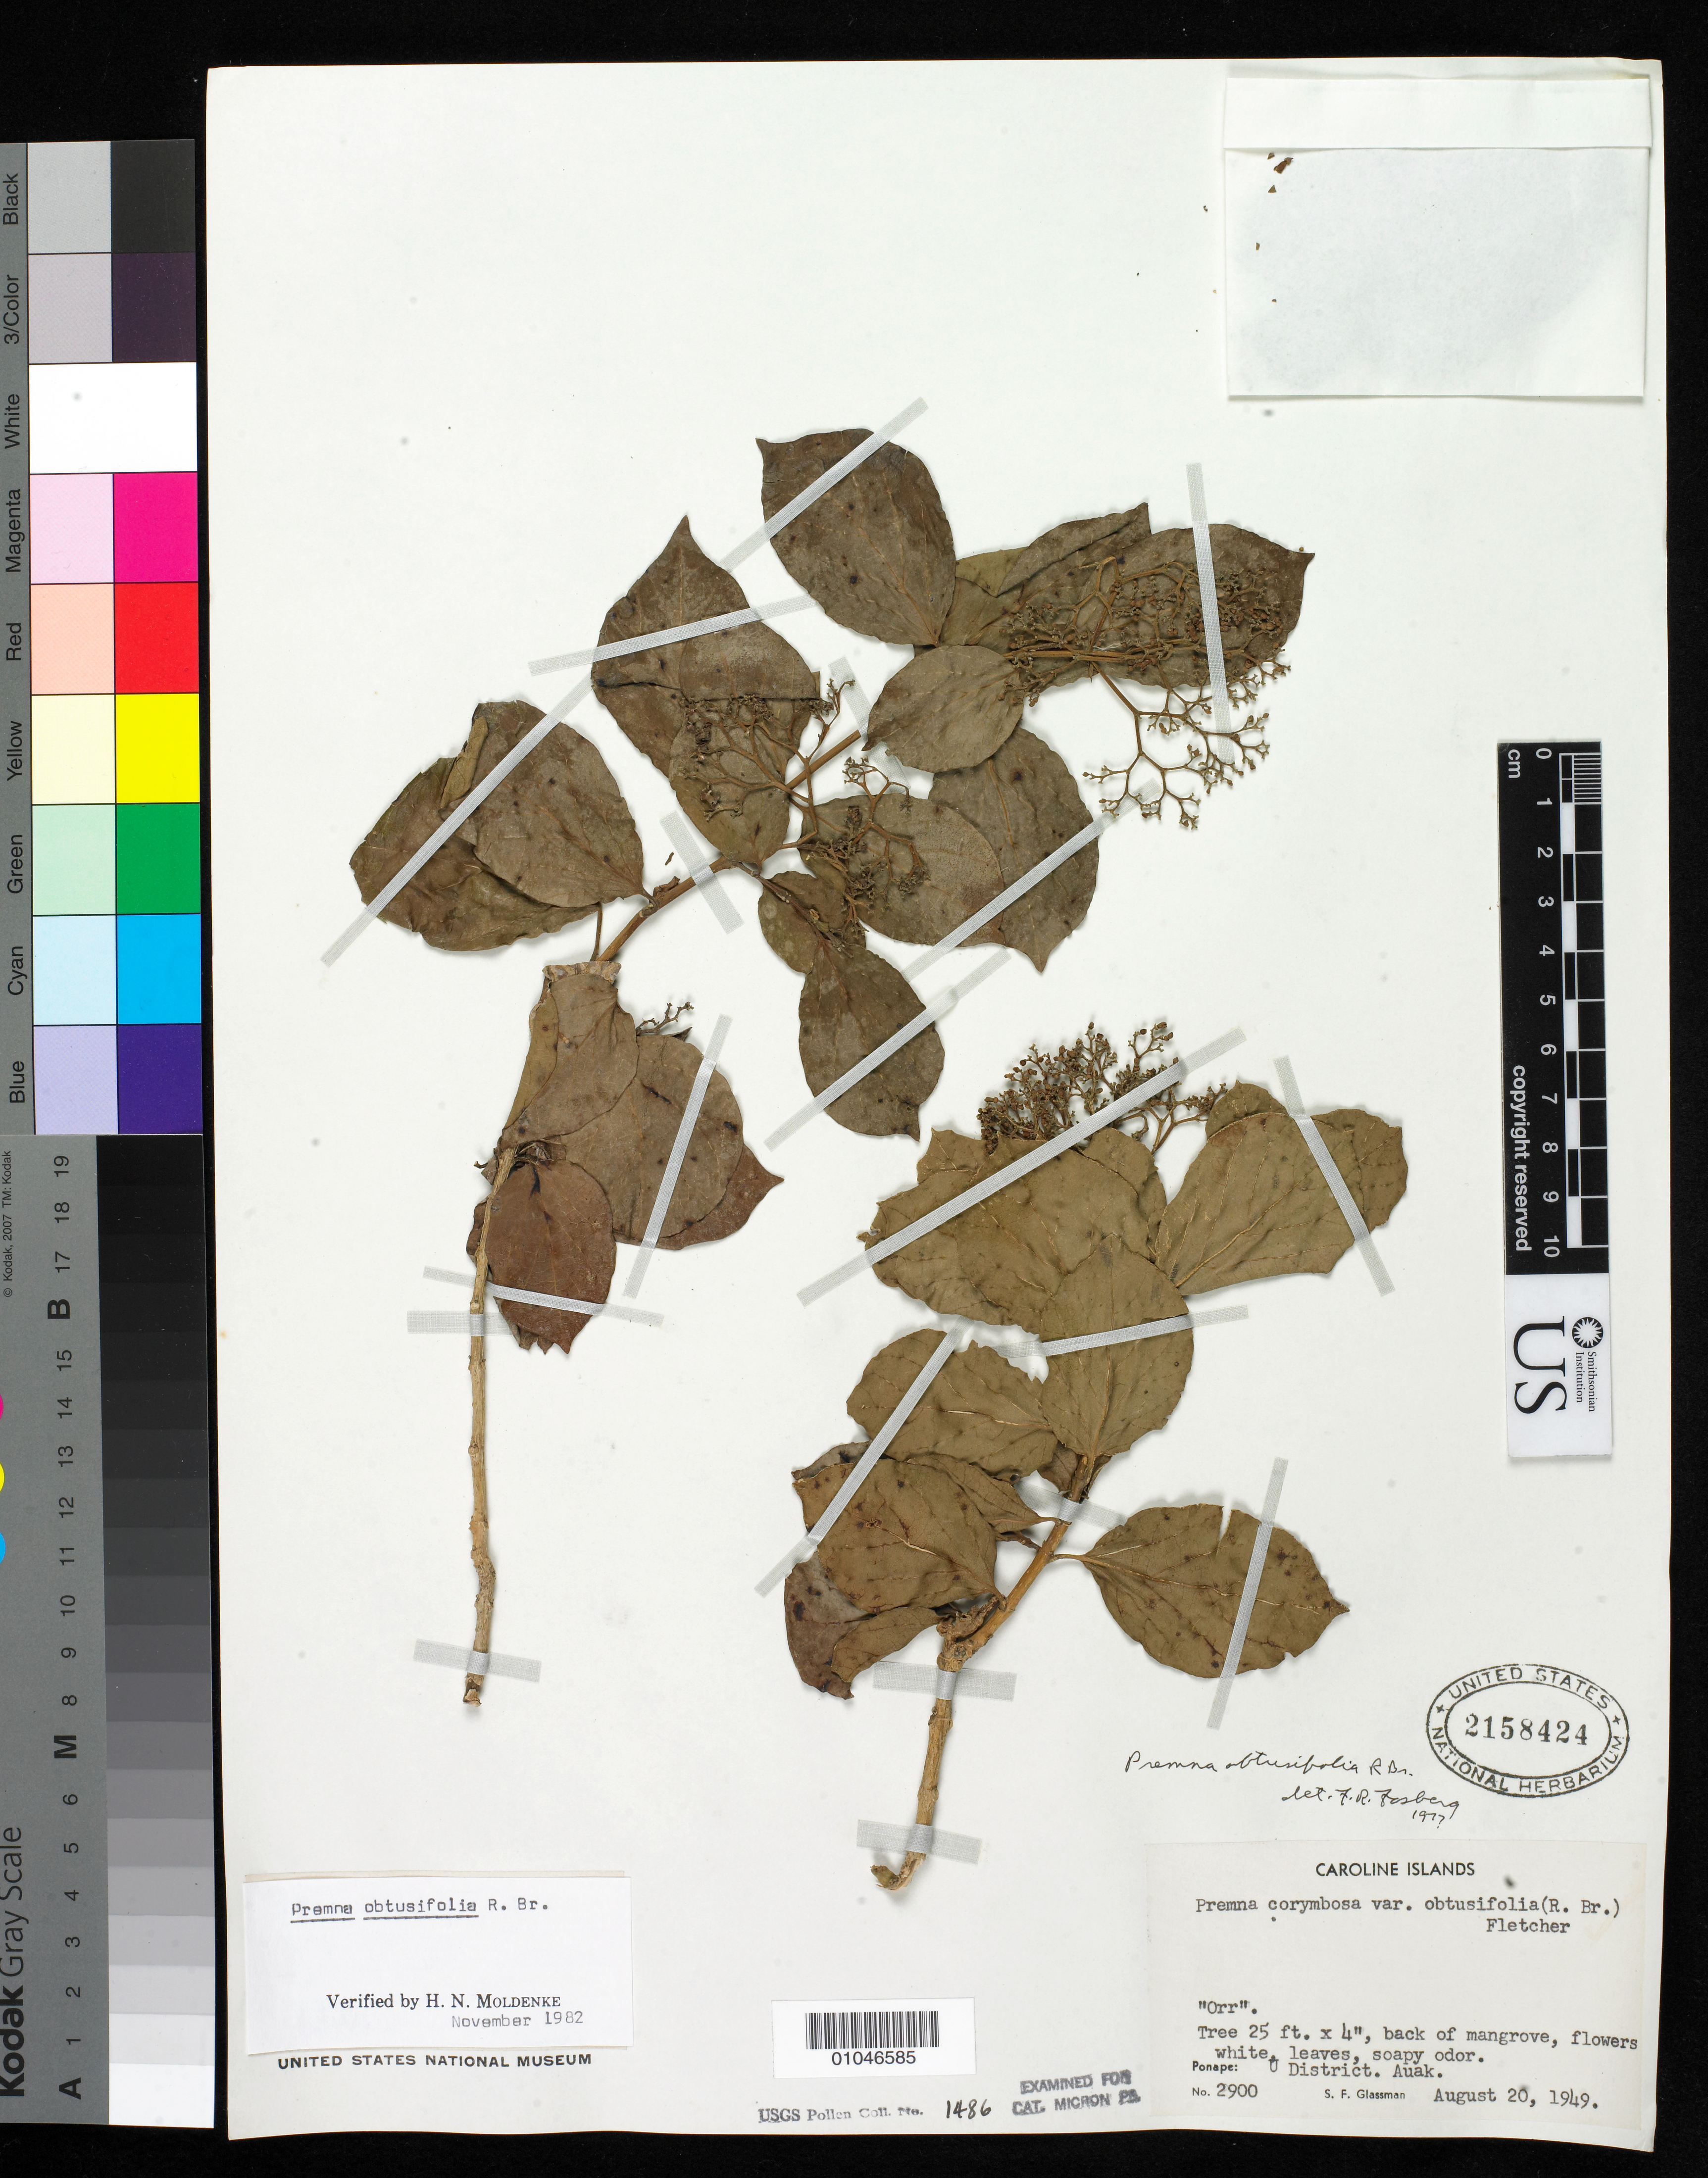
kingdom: Plantae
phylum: Tracheophyta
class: Magnoliopsida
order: Lamiales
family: Lamiaceae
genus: Premna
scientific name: Premna obtusifolia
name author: R. Br.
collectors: S. F. Glassman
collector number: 2900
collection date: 1949-08-20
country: Micronesia, Federated States of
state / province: Pohnpei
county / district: Uh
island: Pohnpei [Ponape]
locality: Back of mangrove, U District, Auak, Caroline Islands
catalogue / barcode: US 2158424